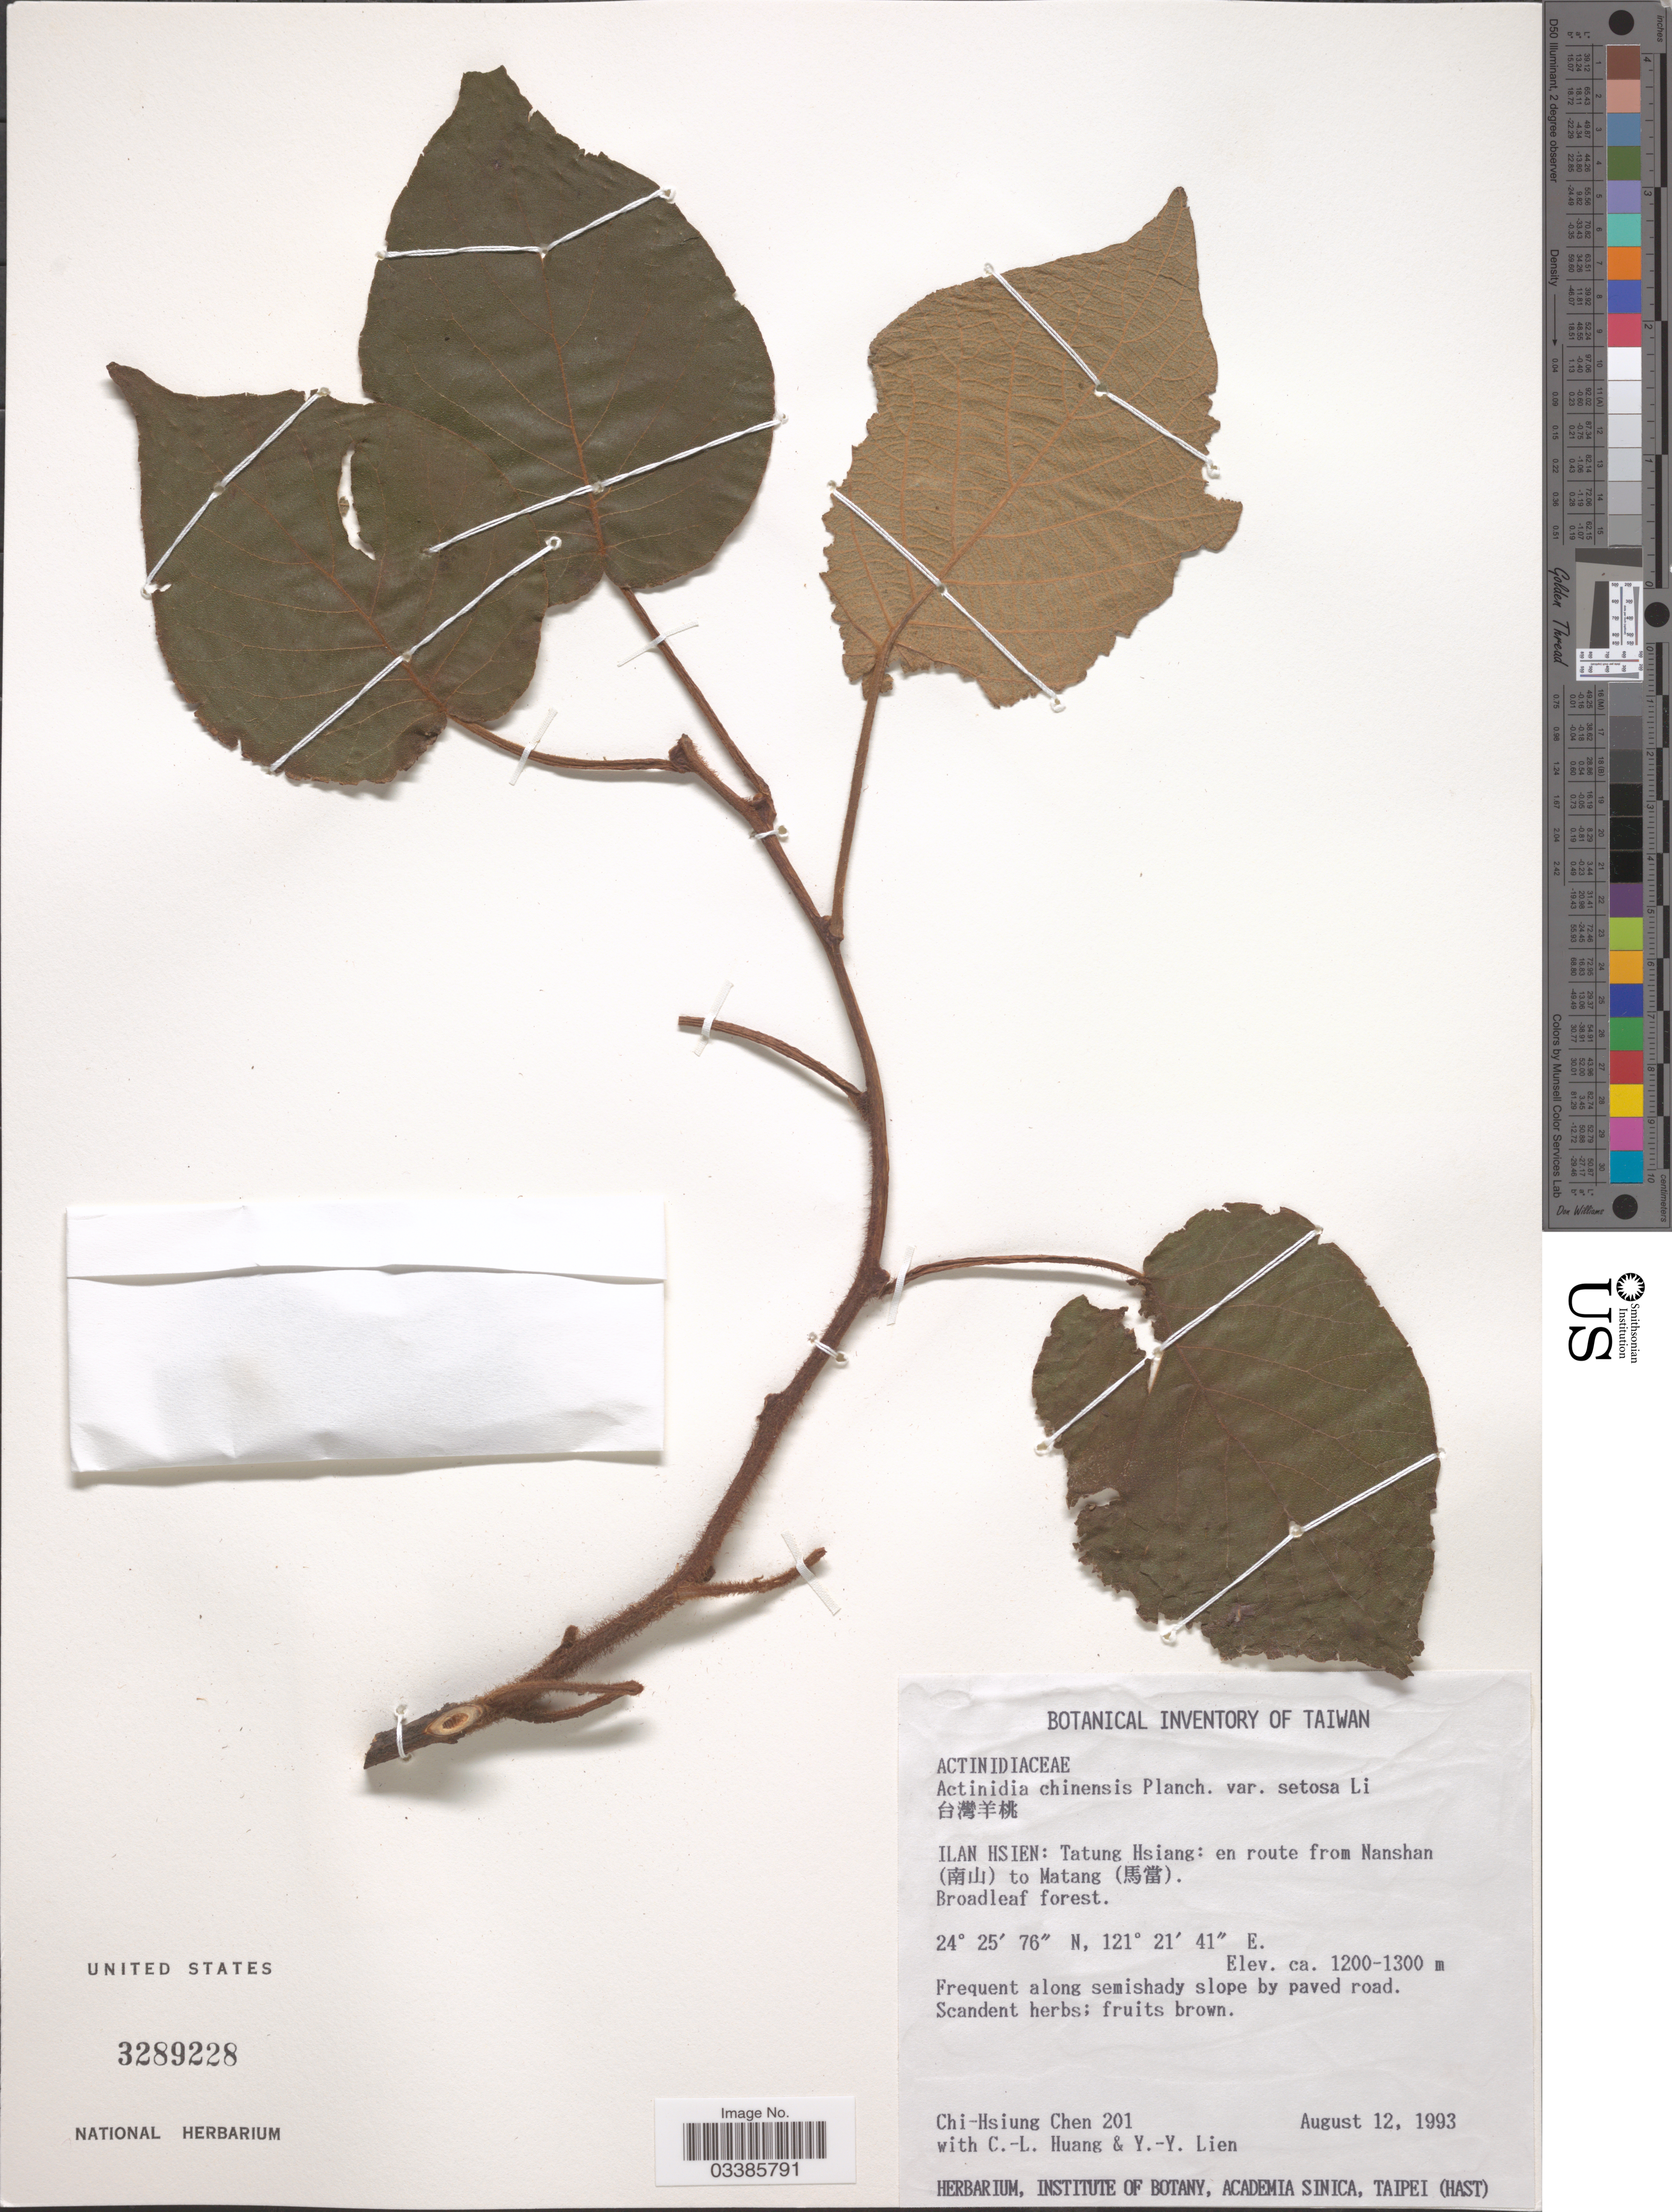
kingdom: Plantae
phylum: Tracheophyta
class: Magnoliopsida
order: Ericales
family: Actinidiaceae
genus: Actinidia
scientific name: Actinidia chinensis var. setosa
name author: H.L. Li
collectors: C.-H. Chen, C.-L. Huang & Y. Y. Lien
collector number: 201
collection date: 1993-08-12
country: Taiwan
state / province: Ilan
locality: Ilan Hsien: Tatung Hsiang: en route from Nanshan (X) to Matang (X).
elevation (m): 1200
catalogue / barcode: US 3289228